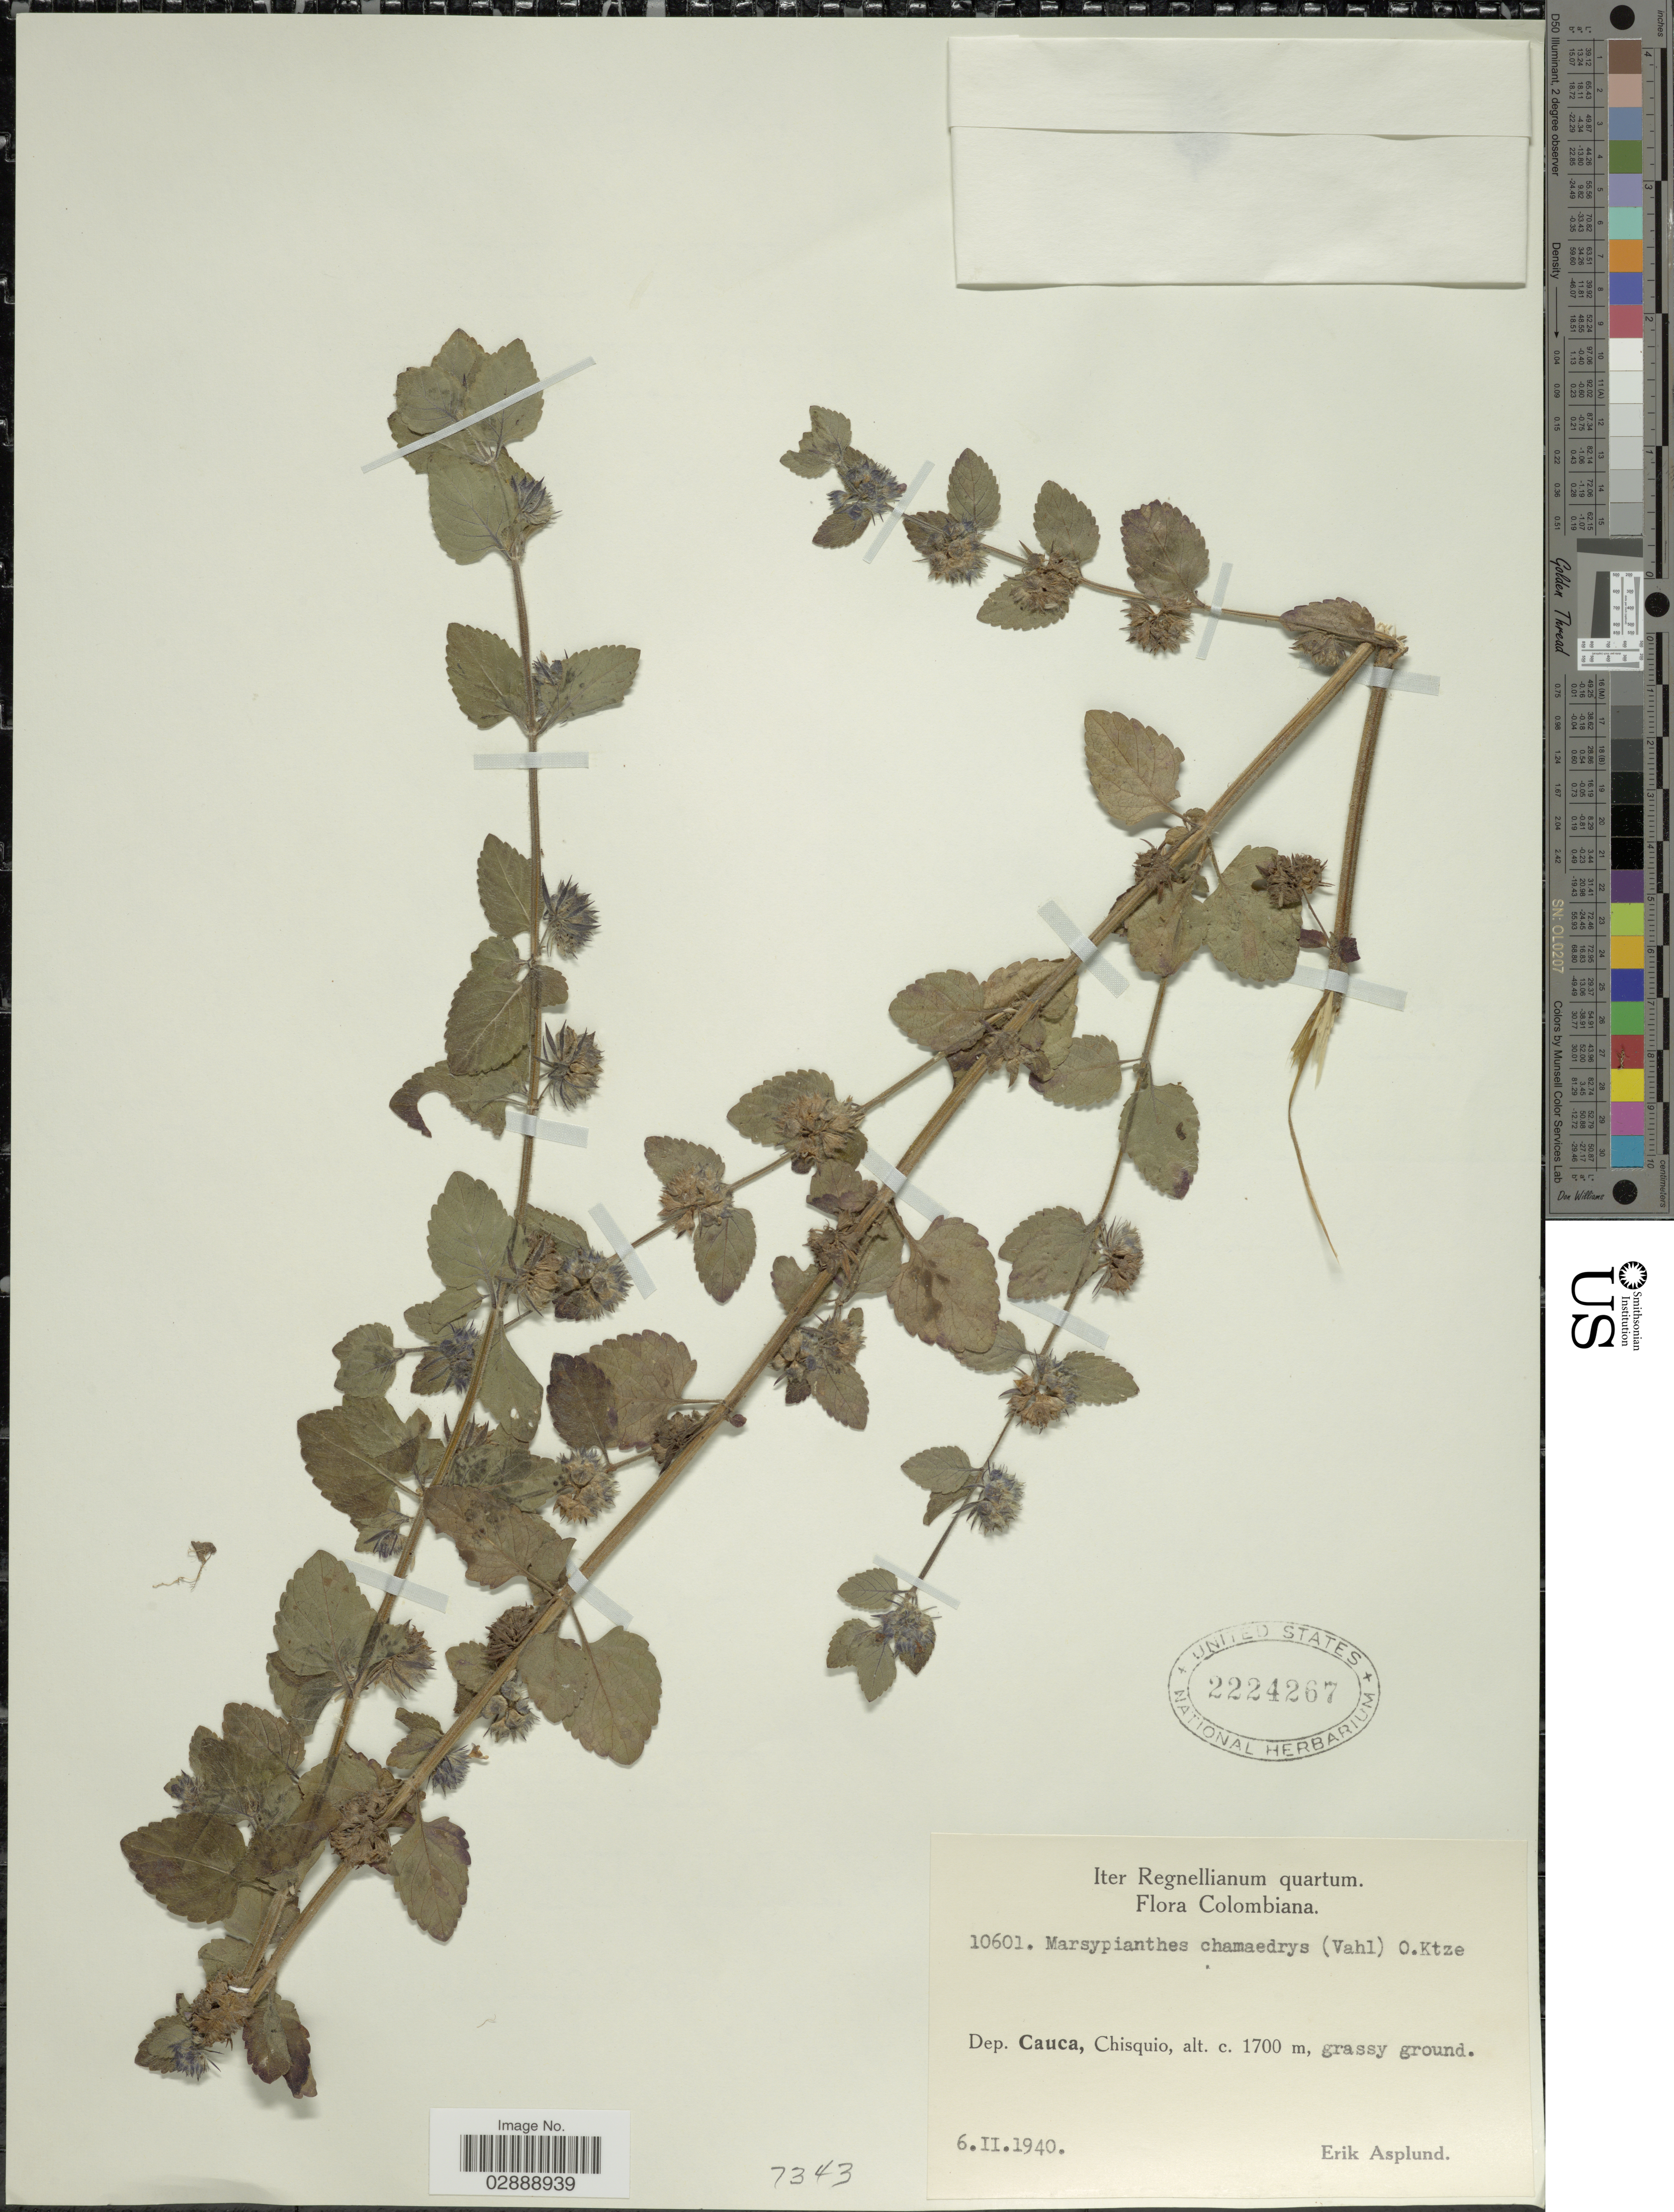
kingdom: Plantae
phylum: Tracheophyta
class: Magnoliopsida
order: Lamiales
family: Lamiaceae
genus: Marsypianthes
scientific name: Marsypianthes chamaedrys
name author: (Vahl) Kuntze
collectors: E. Asplund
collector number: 10601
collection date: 1940-02-06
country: Colombia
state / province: Cauca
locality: Dep. Cauca, Chisquio.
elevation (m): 1700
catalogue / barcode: US 2224267